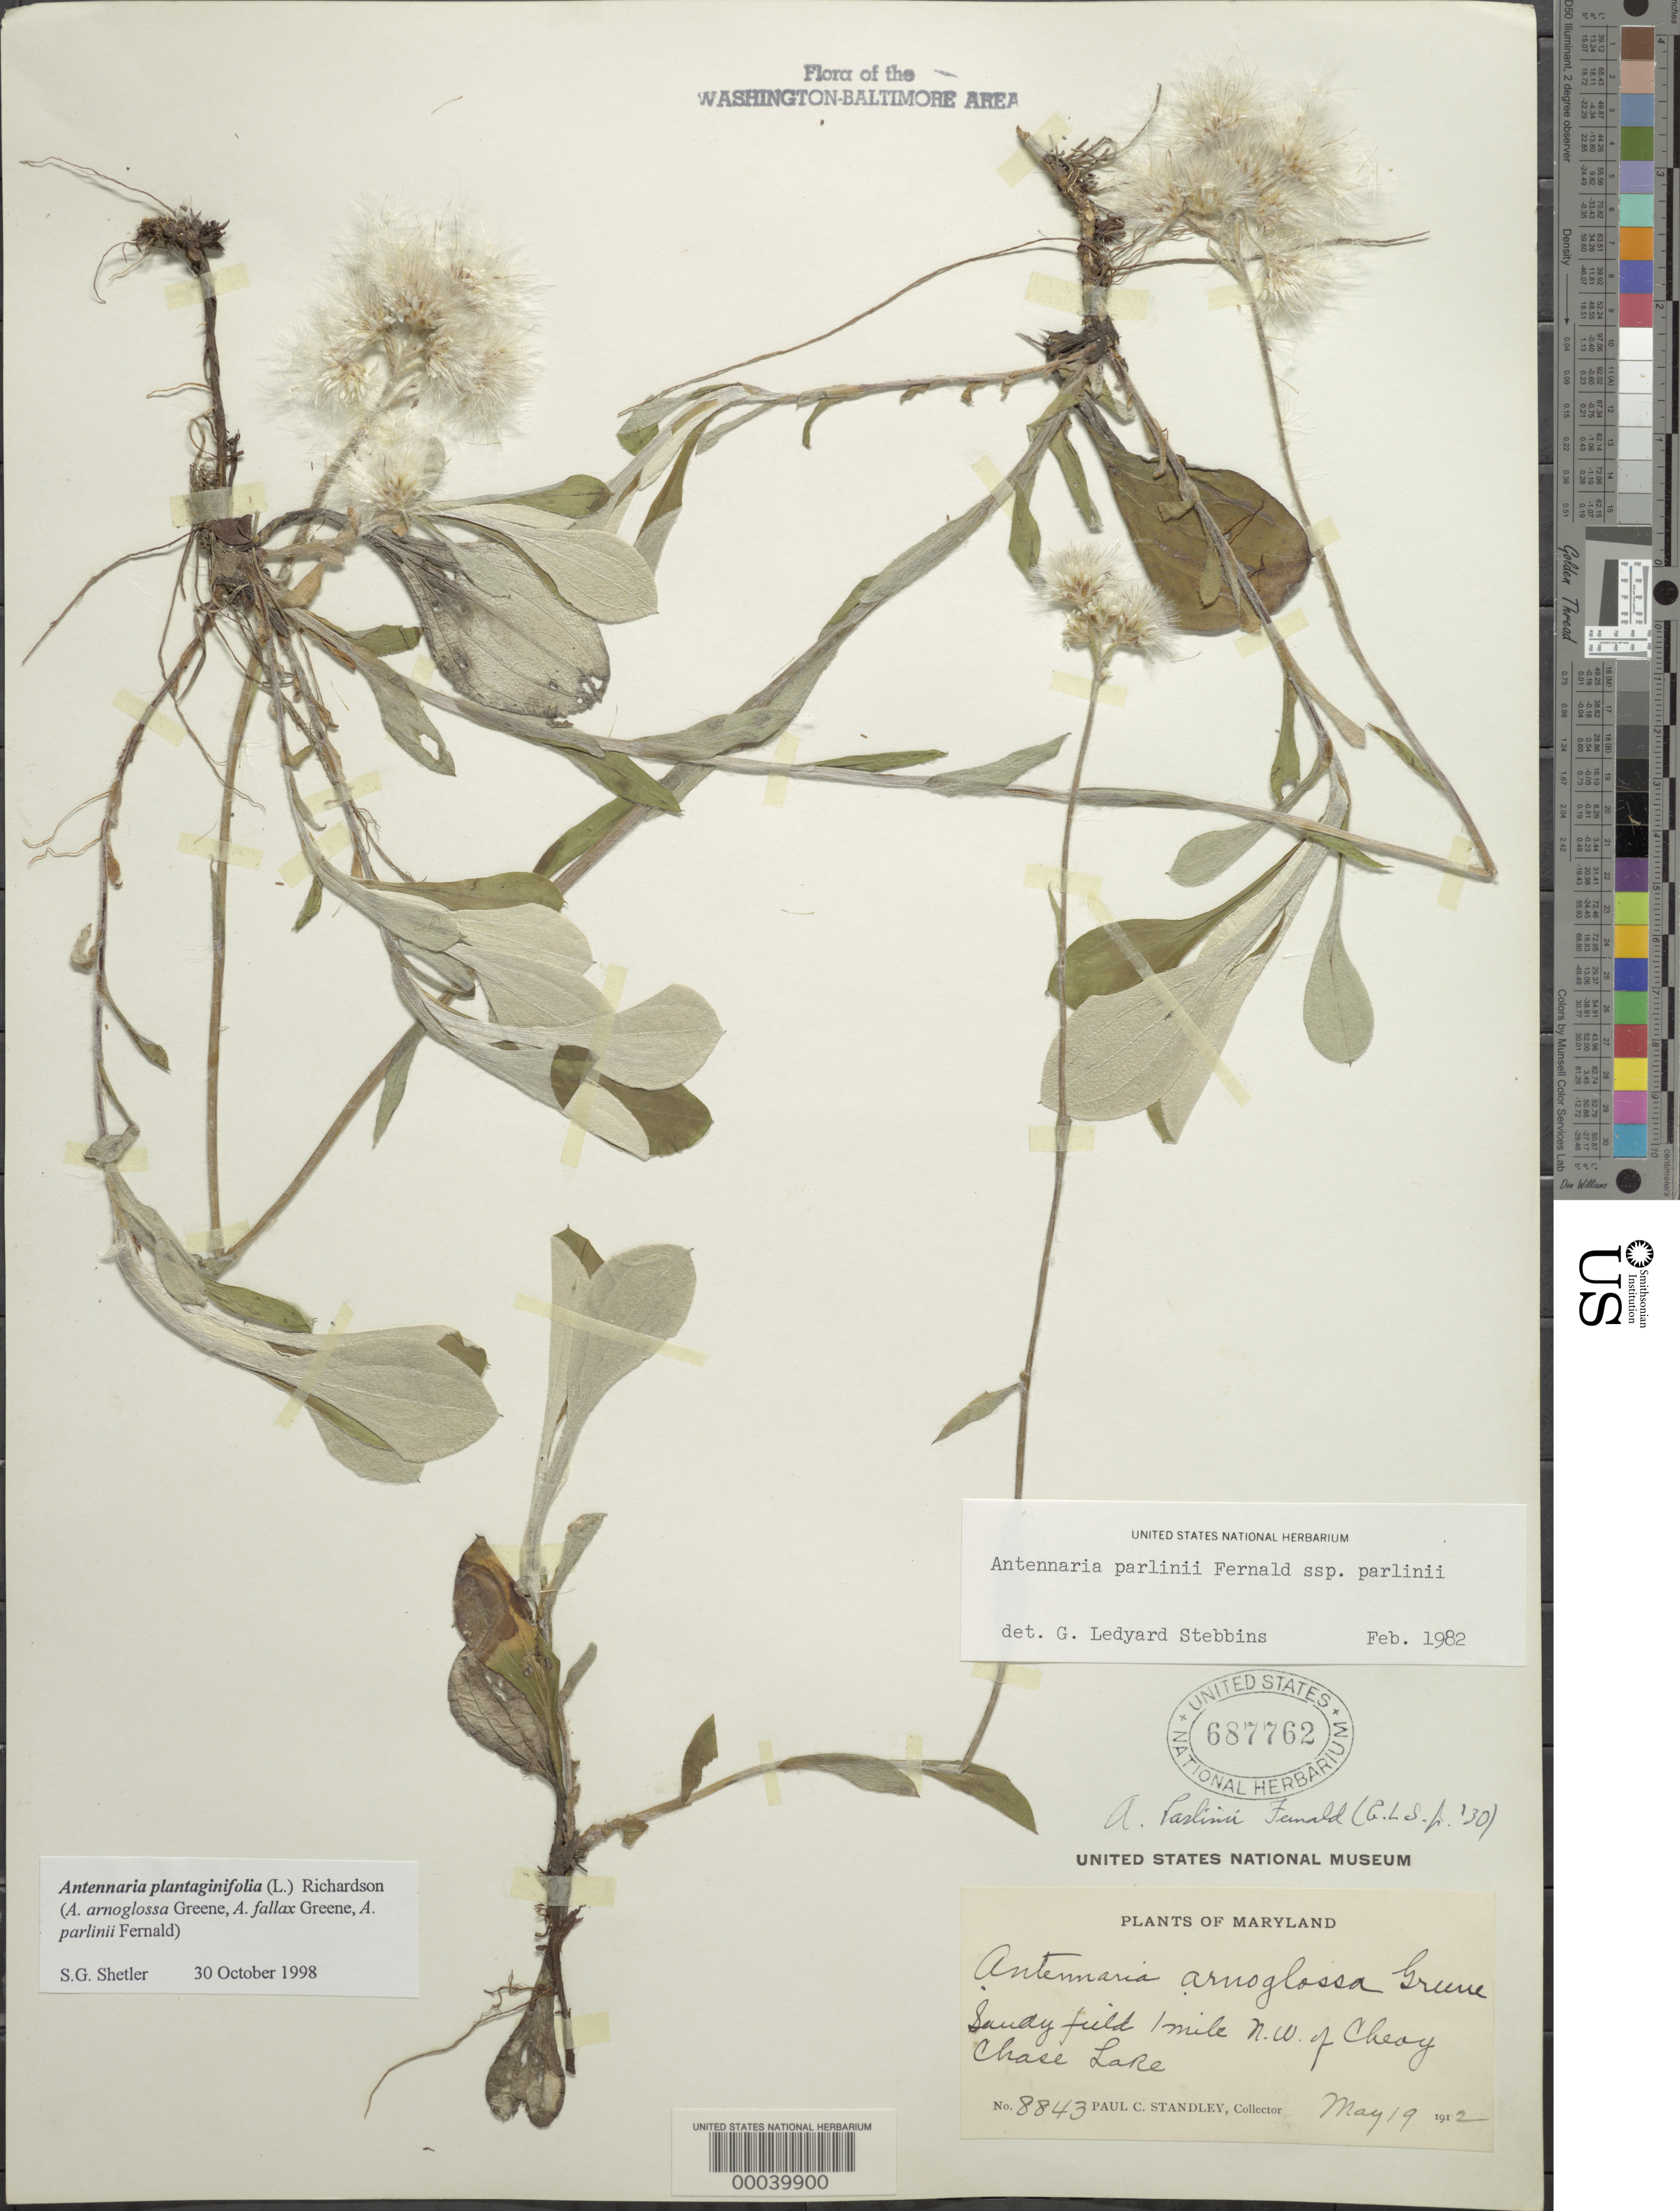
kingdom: Plantae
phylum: Tracheophyta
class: Magnoliopsida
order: Asterales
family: Asteraceae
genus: Antennaria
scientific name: Antennaria plantaginifolia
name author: (L.) Richardson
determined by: Stebbins, G. L.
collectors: P. C. Standley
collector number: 8843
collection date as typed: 19 May 1912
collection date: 1912-05-19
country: United States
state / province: Maryland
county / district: Montgomery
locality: NW of Chevy Chase Lake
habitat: Sandy field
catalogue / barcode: US 687762